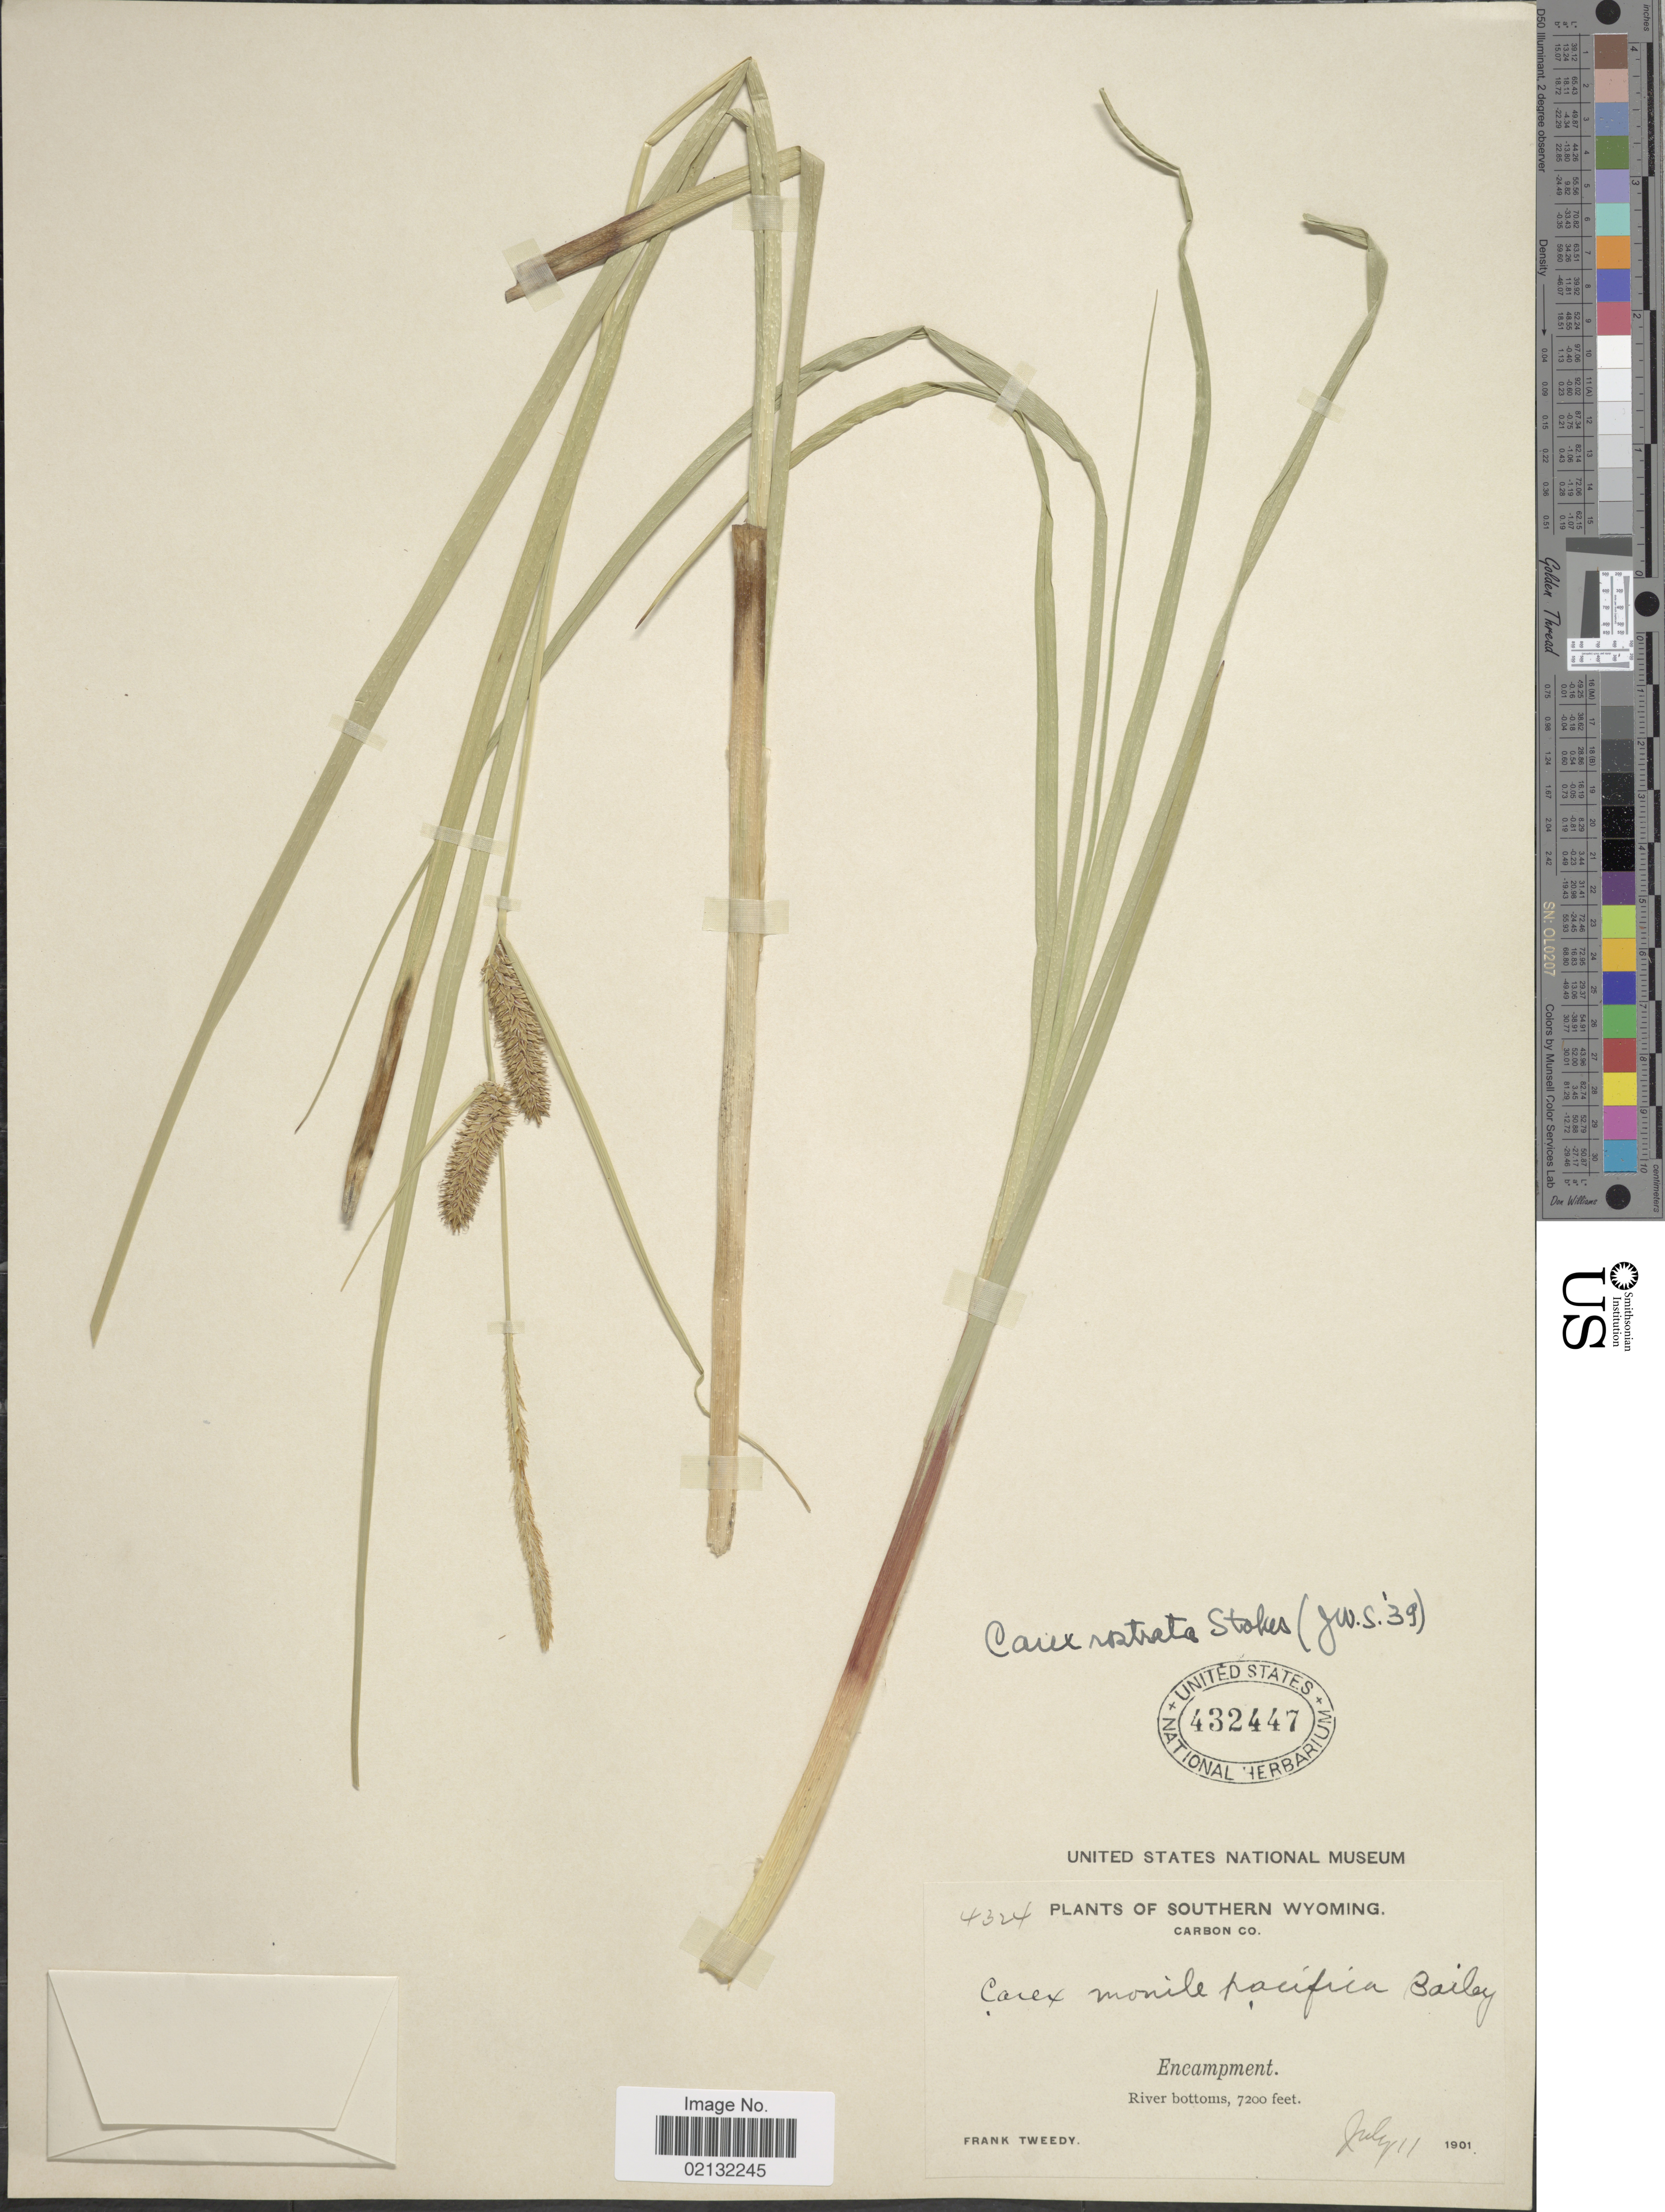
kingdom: Plantae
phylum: Tracheophyta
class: Liliopsida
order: Poales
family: Cyperaceae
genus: Carex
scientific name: Carex rostrata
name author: Stokes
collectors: F. Tweedy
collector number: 4324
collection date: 1901-07-11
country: United States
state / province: Wyoming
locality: Southern Wyoming, Carbon Co., Encampment, River bottoms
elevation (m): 2195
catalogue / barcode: US 432447